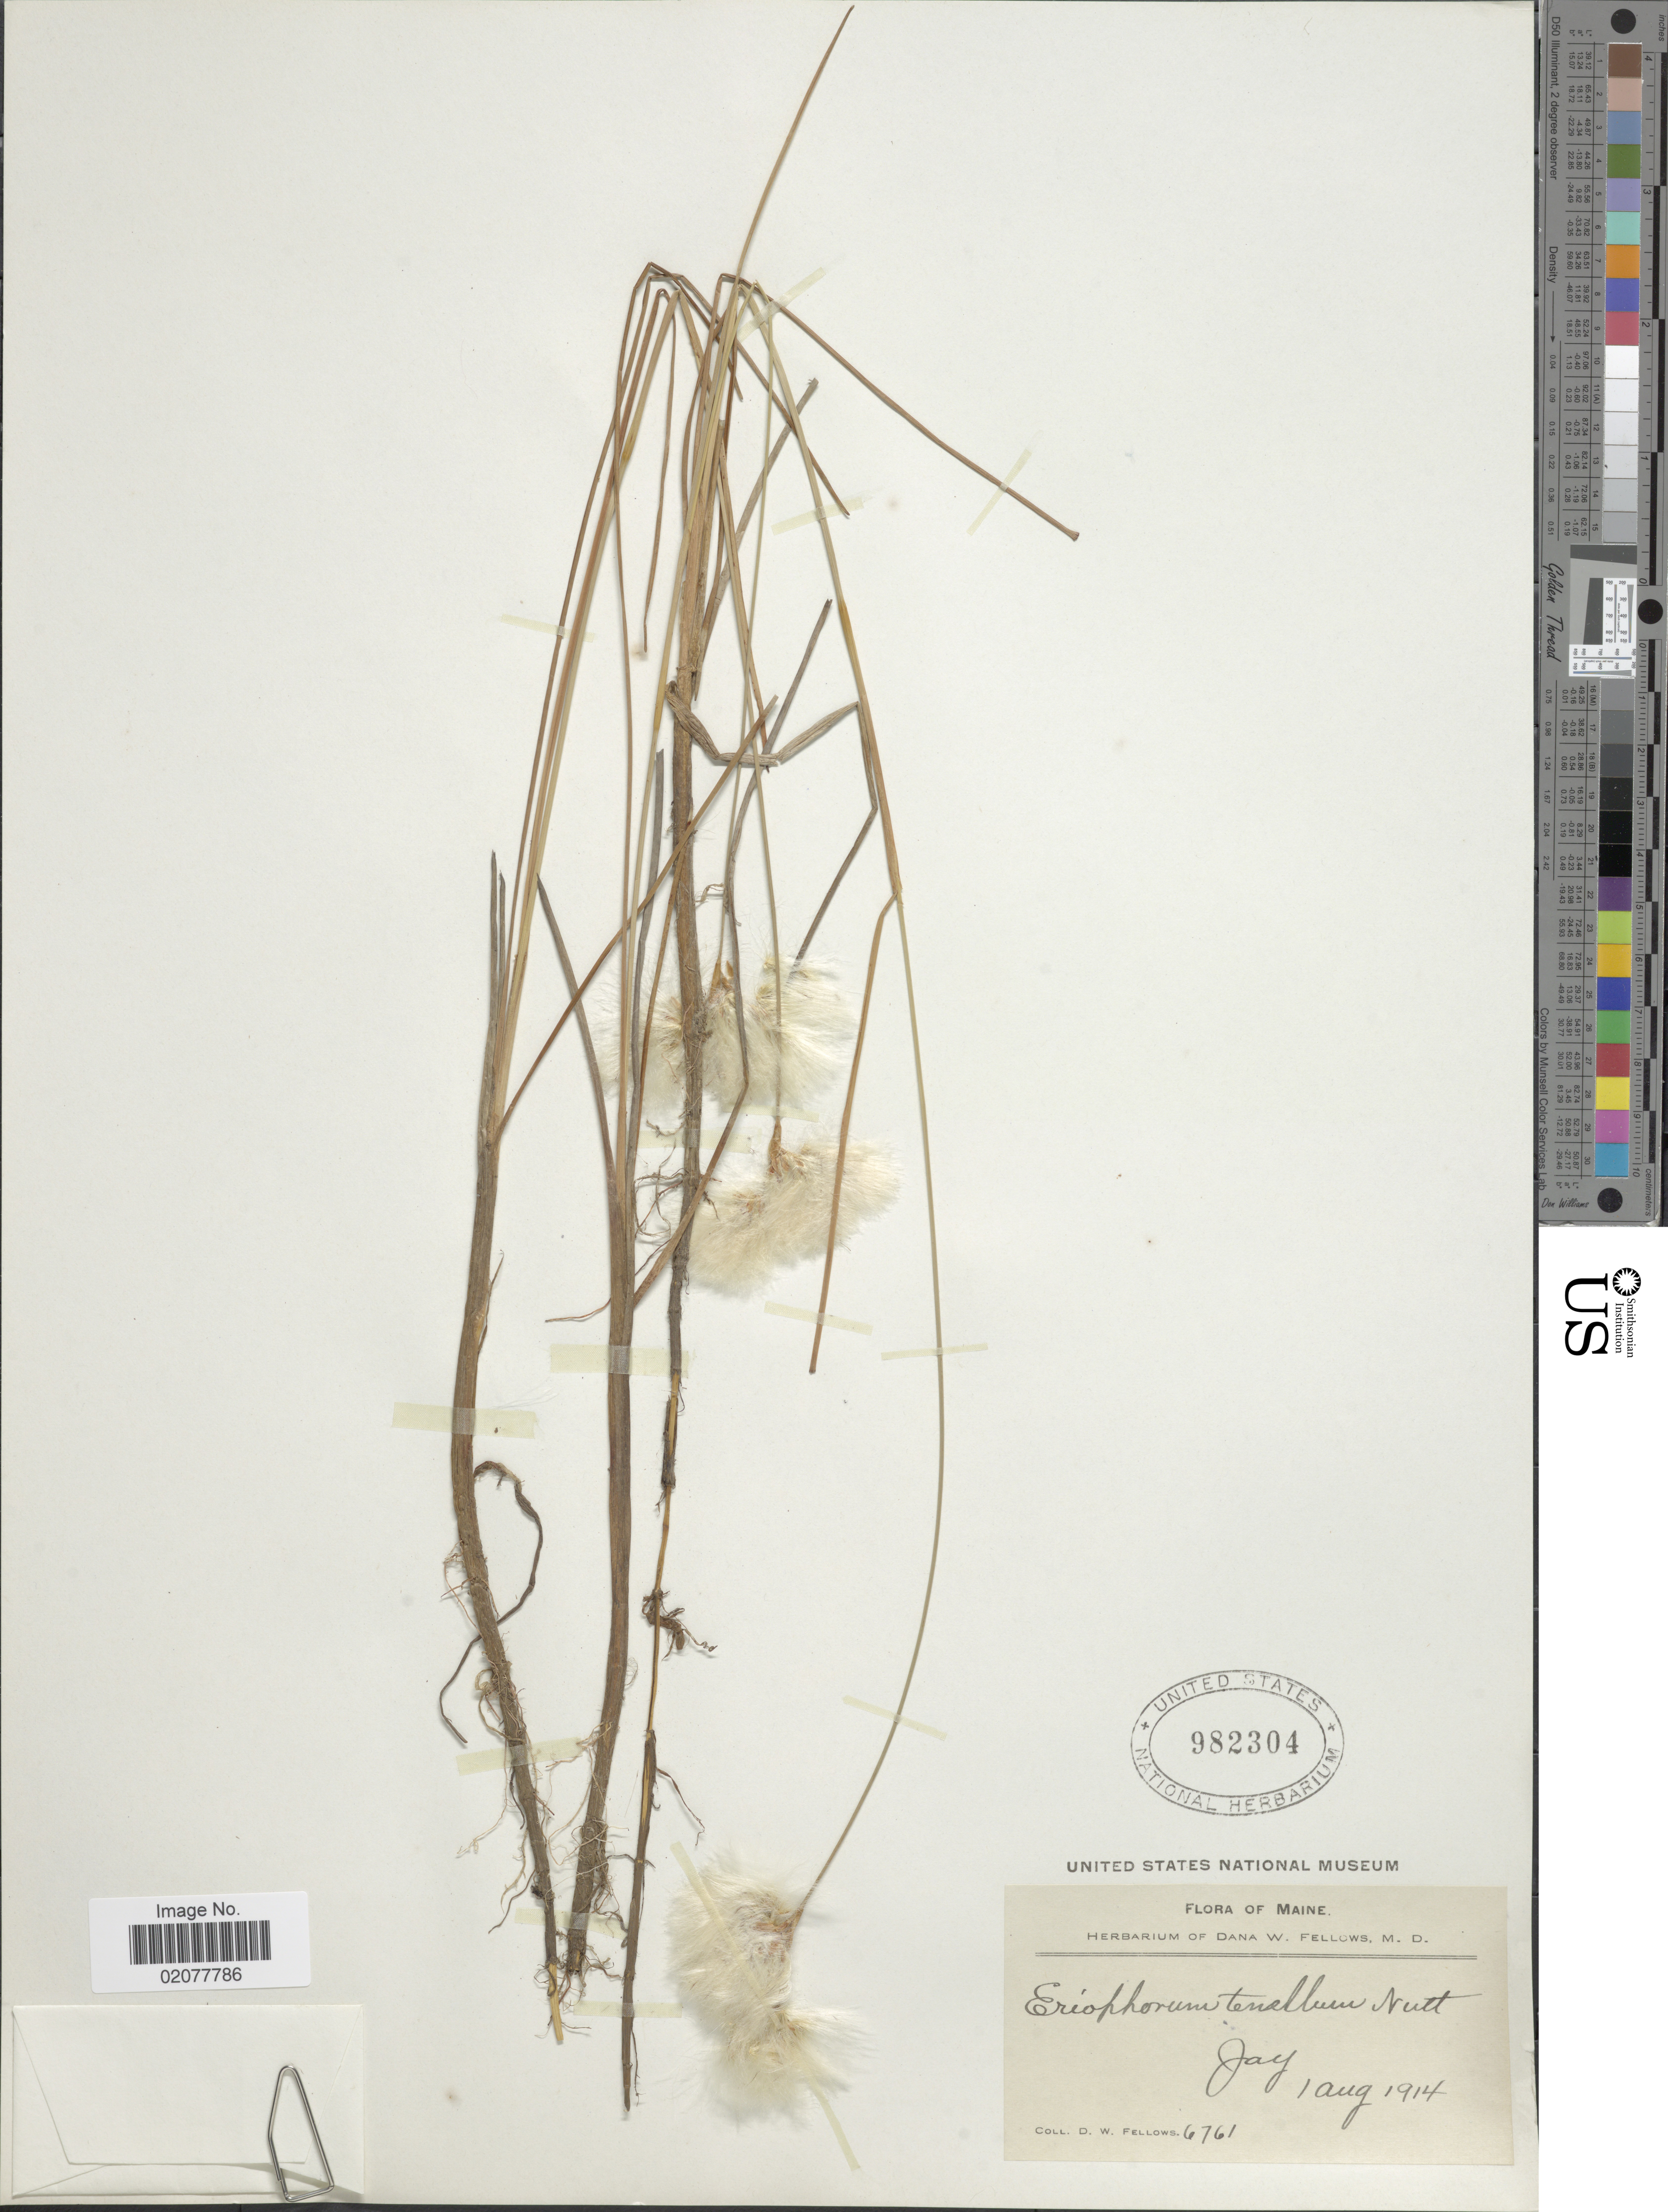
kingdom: Plantae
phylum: Tracheophyta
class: Liliopsida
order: Poales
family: Cyperaceae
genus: Eriophorum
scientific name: Eriophorum tenellum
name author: Nutt.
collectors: D. W. Fellows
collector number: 6761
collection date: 1914-08-01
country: United States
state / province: Maine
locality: Jay.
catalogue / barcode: US 982304